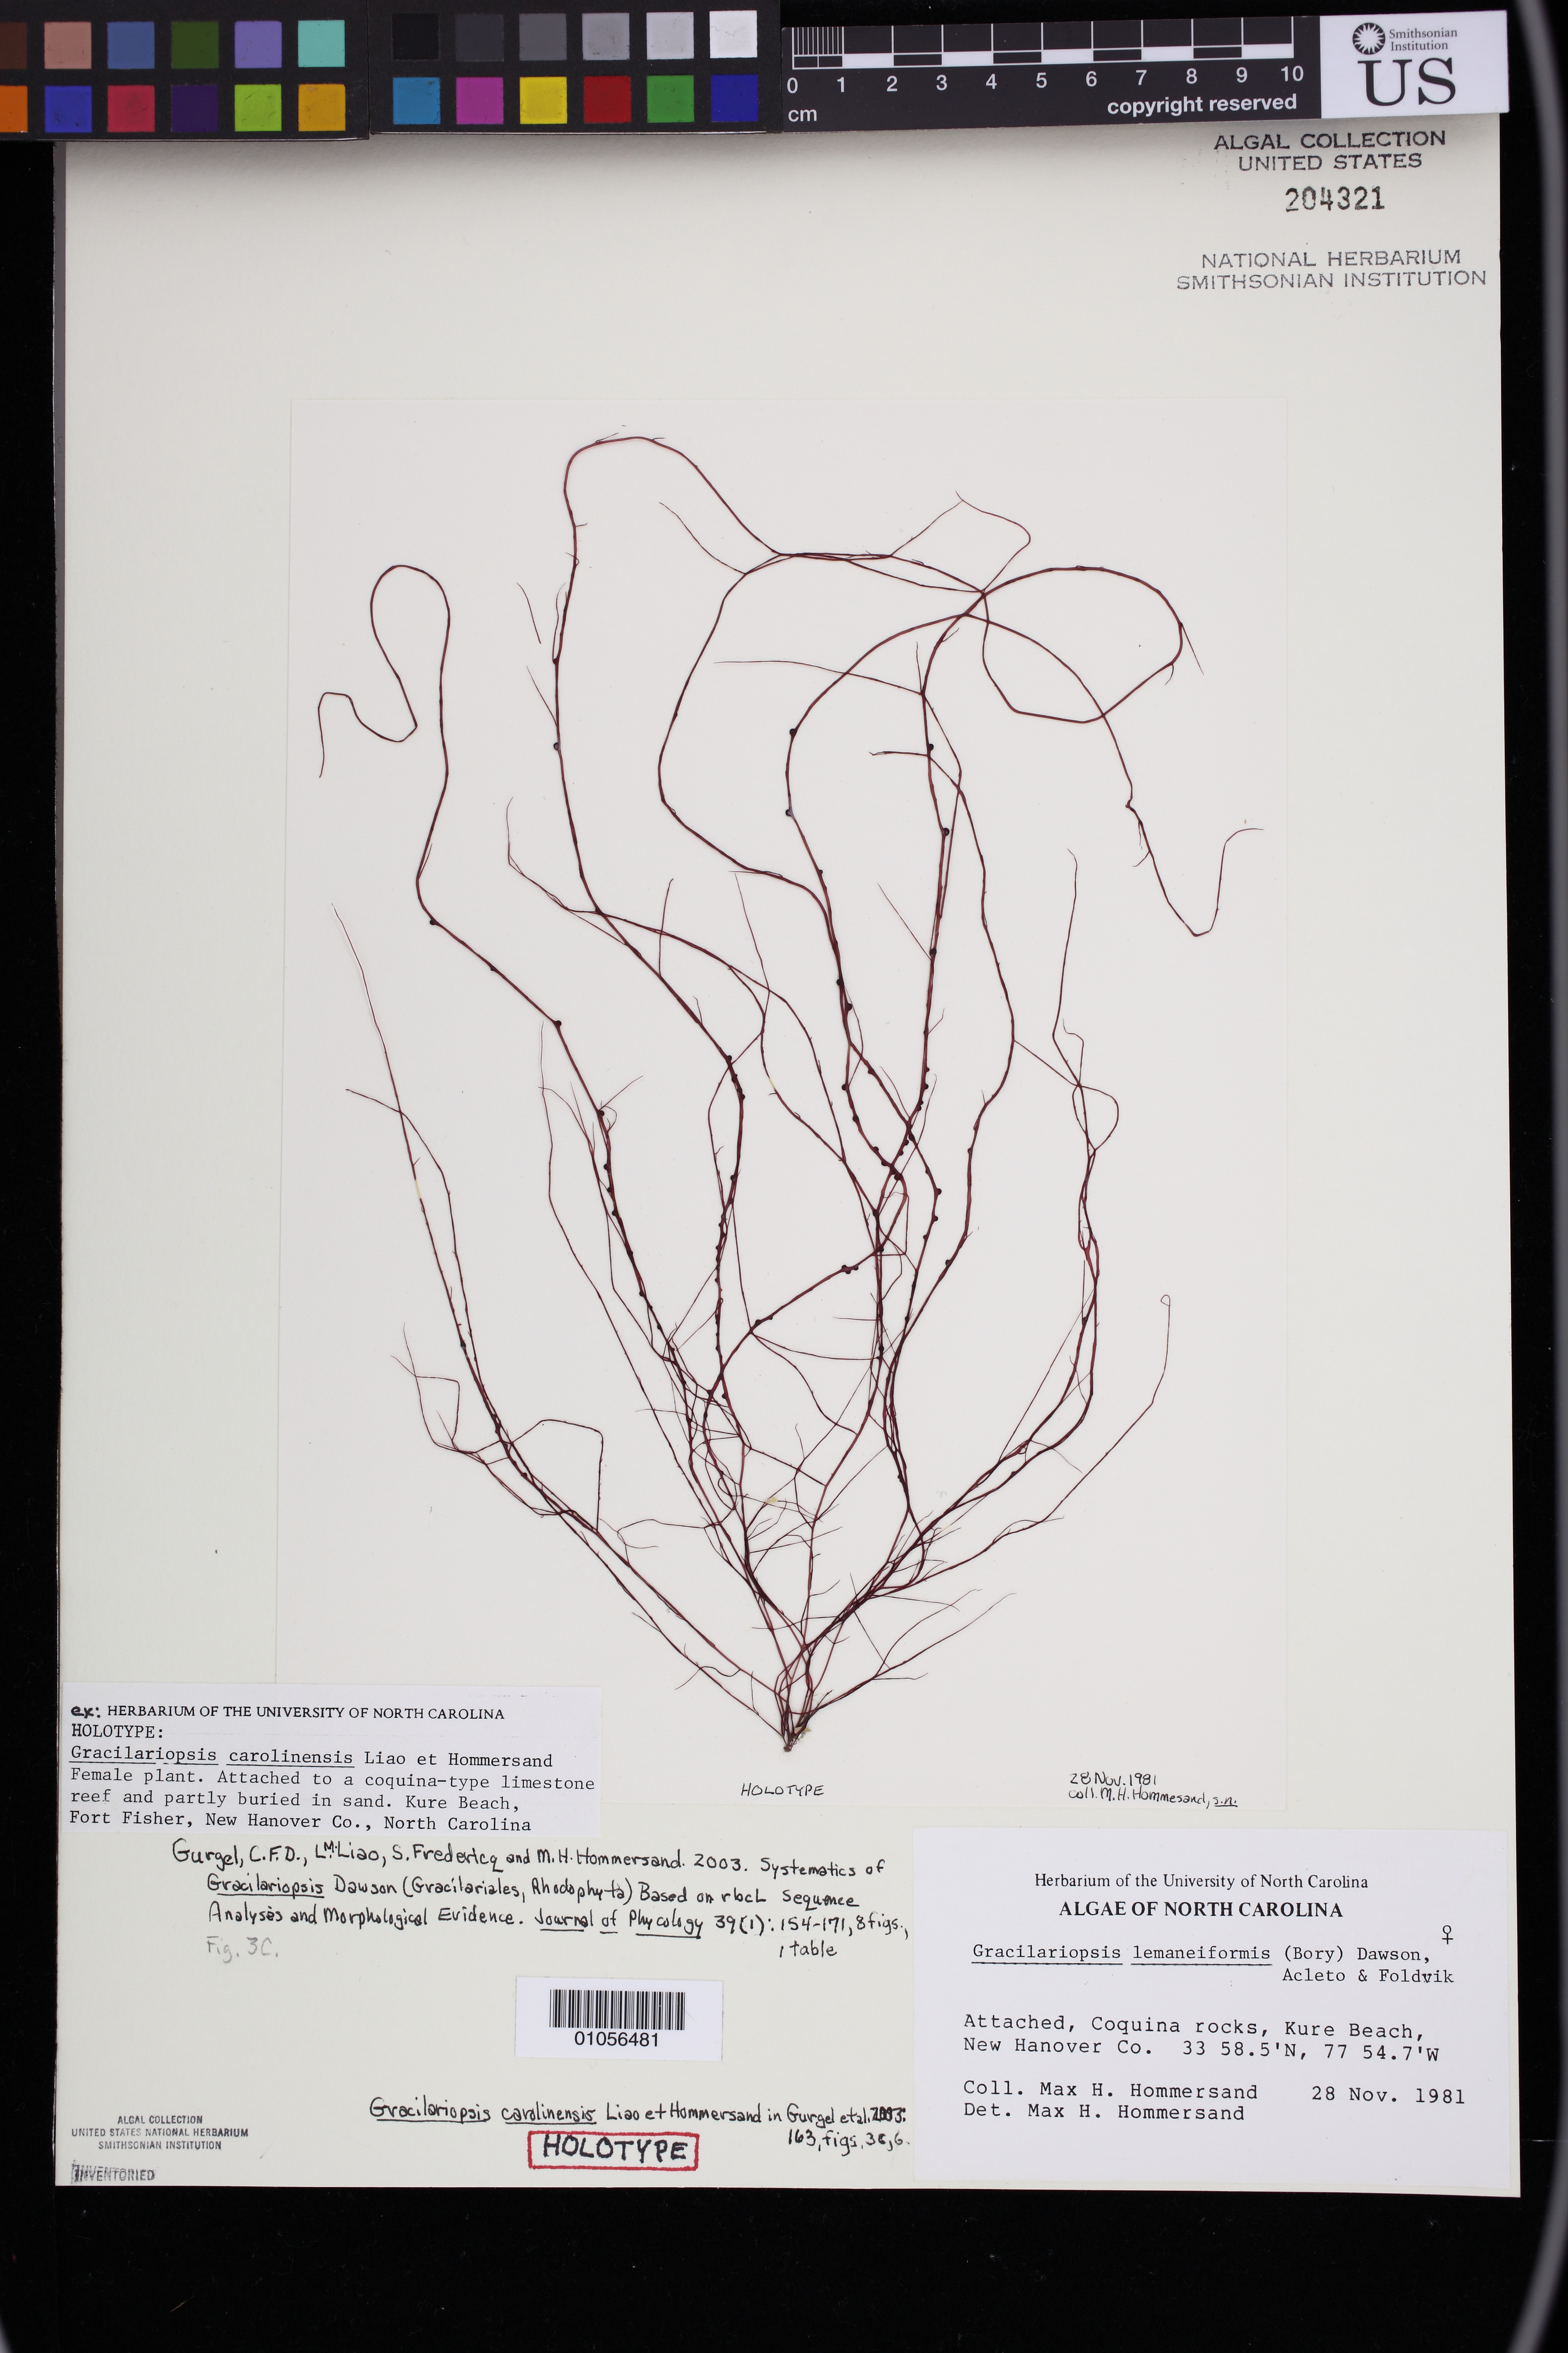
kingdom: Plantae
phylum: Rhodophyta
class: Florideophyceae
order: Gracilariales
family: Gracilariaceae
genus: Gracilariopsis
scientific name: Gracilariopsis carolinensis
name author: Liao & Hommers. in Gurgel et al.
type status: Holotype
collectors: M. H. Hommersand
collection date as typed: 28 Nov 1981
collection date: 1981-11-28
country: United States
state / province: North Carolina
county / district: New Hanover County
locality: Kure Beach, Fort Fisher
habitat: Attached to coquina-type limestone reef and partly buried in sand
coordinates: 33 58.5'N, 77 54.7'W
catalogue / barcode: US 204321